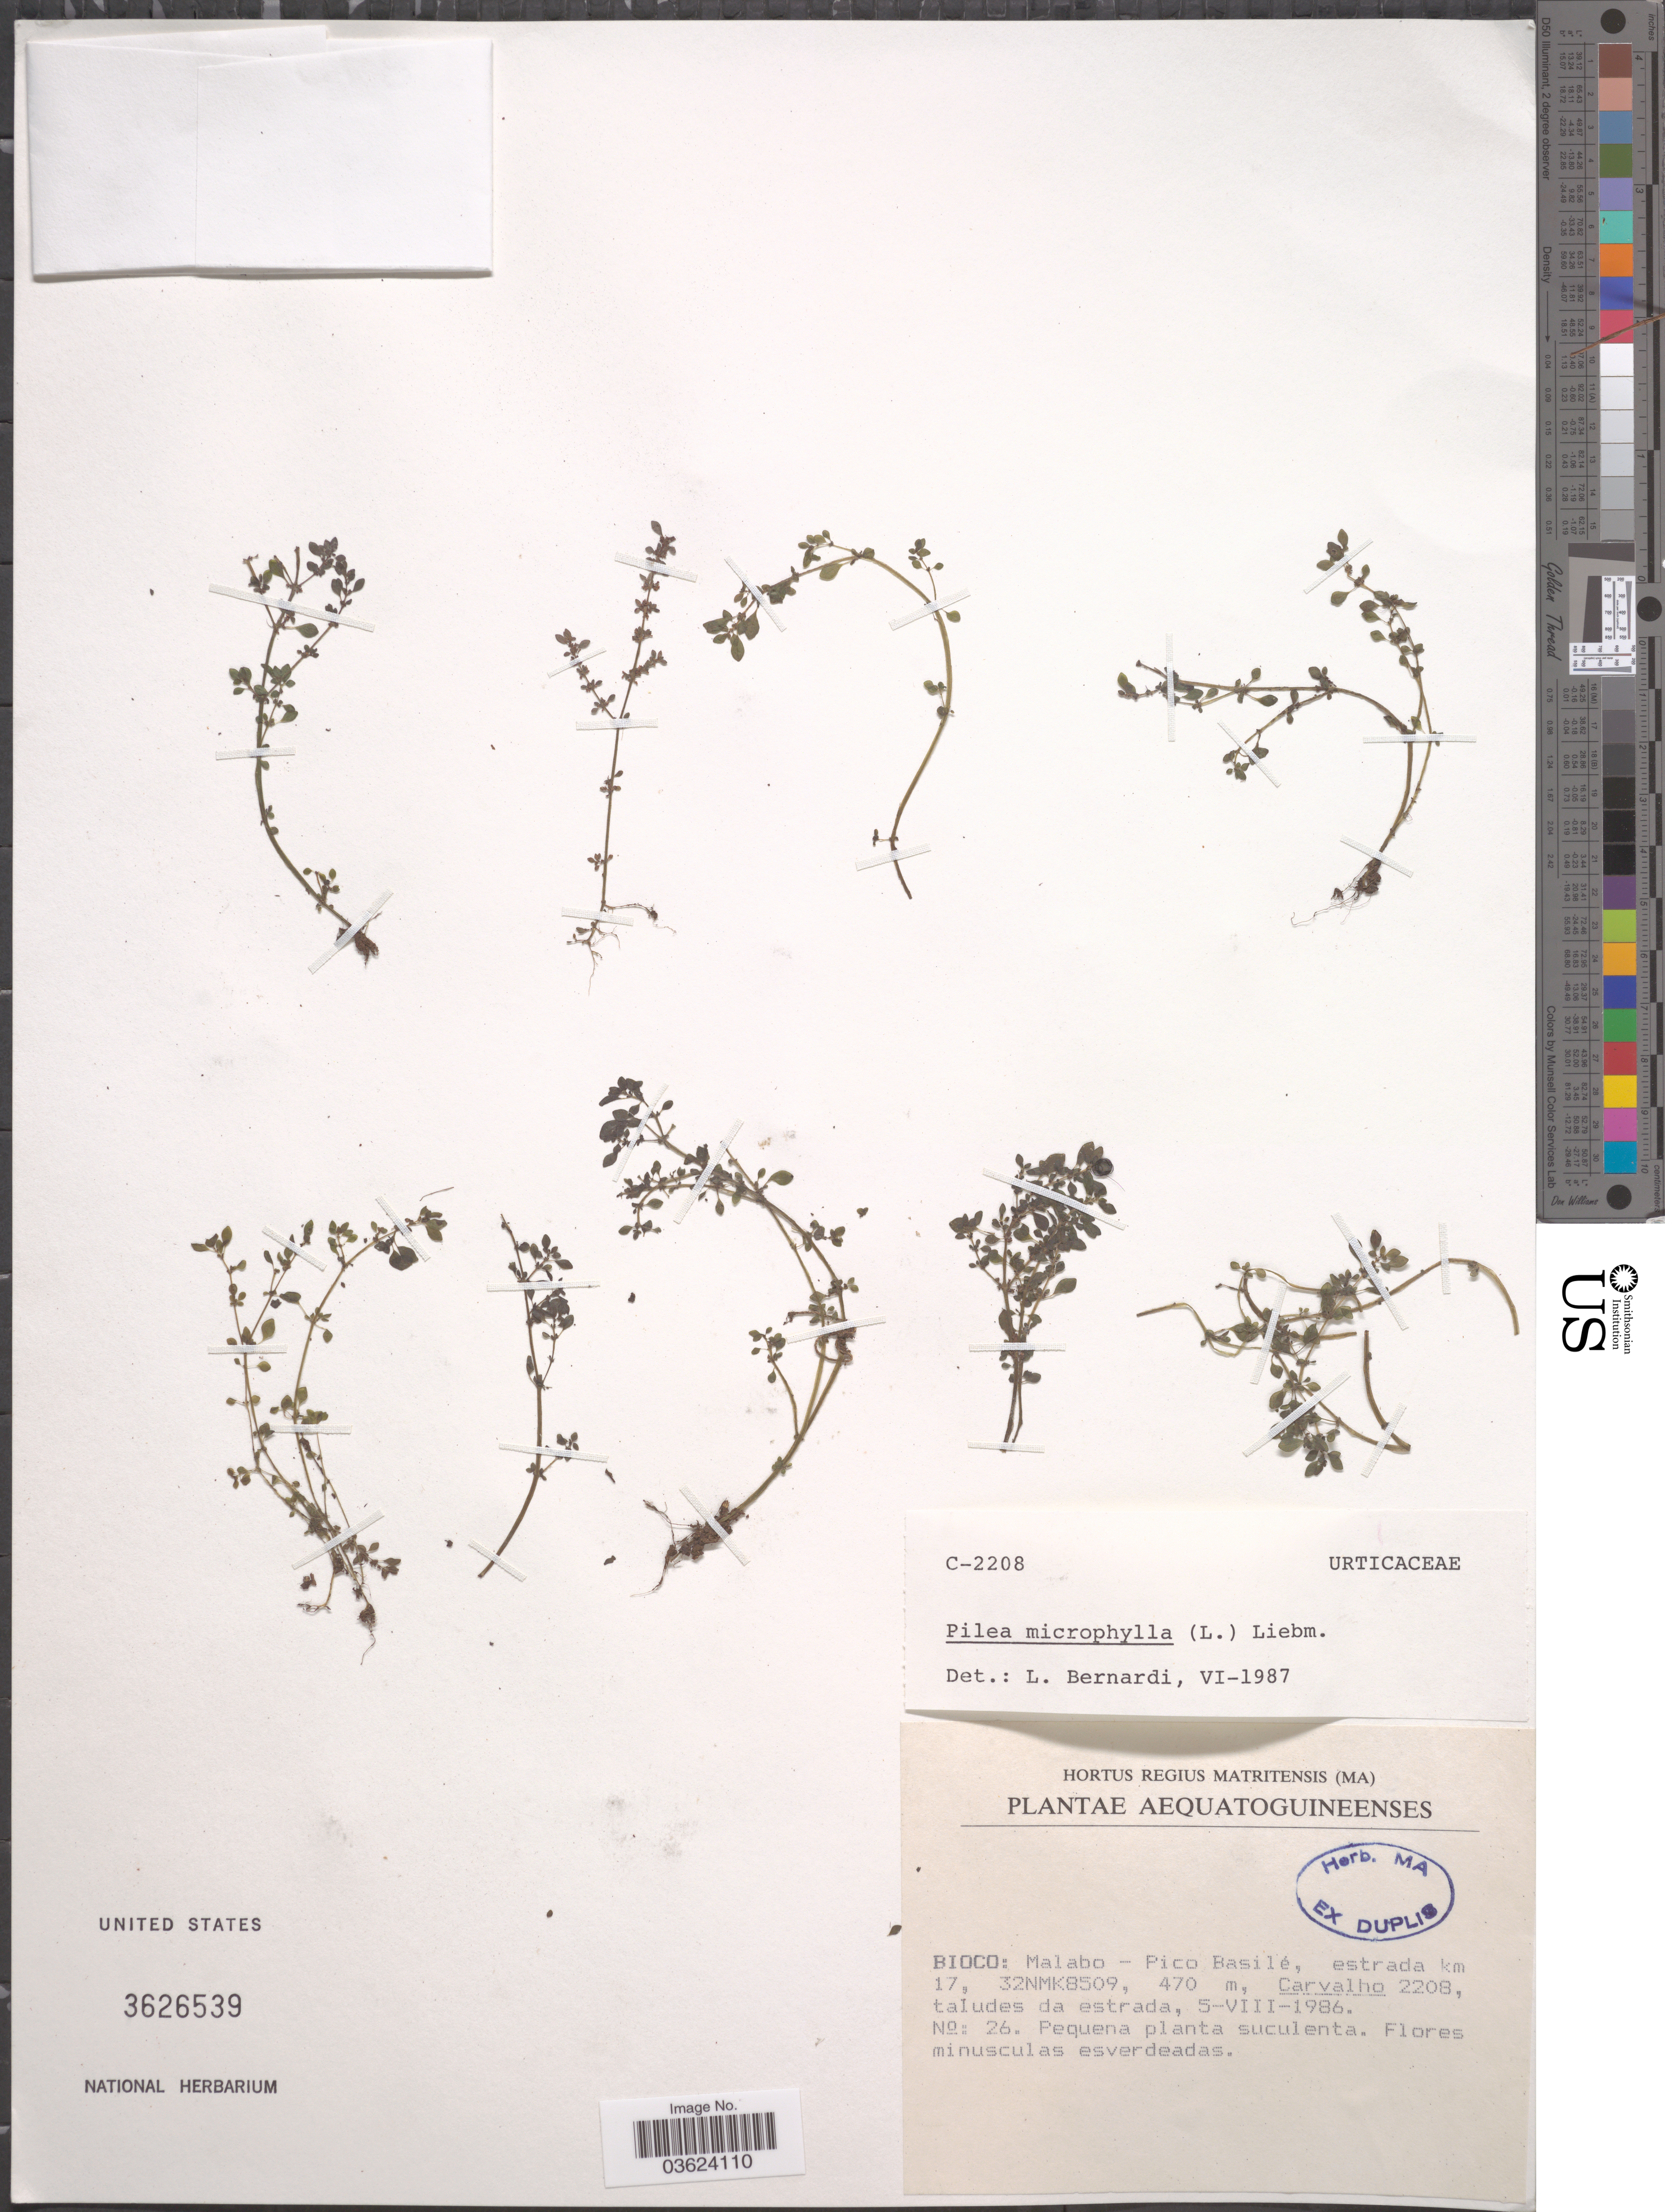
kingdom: Plantae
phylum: Tracheophyta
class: Magnoliopsida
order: Rosales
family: Urticaceae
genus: Pilea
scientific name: Pilea microphylla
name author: (L.) Liebm.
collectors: Carvalho, --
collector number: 2208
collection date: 1986-08-05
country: Equatorial Guinea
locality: Aequatoguineenses. Bioco: Malabo-Pico Basilé, estrada km 17, 32NMK8509.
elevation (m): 470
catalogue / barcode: US 3626539